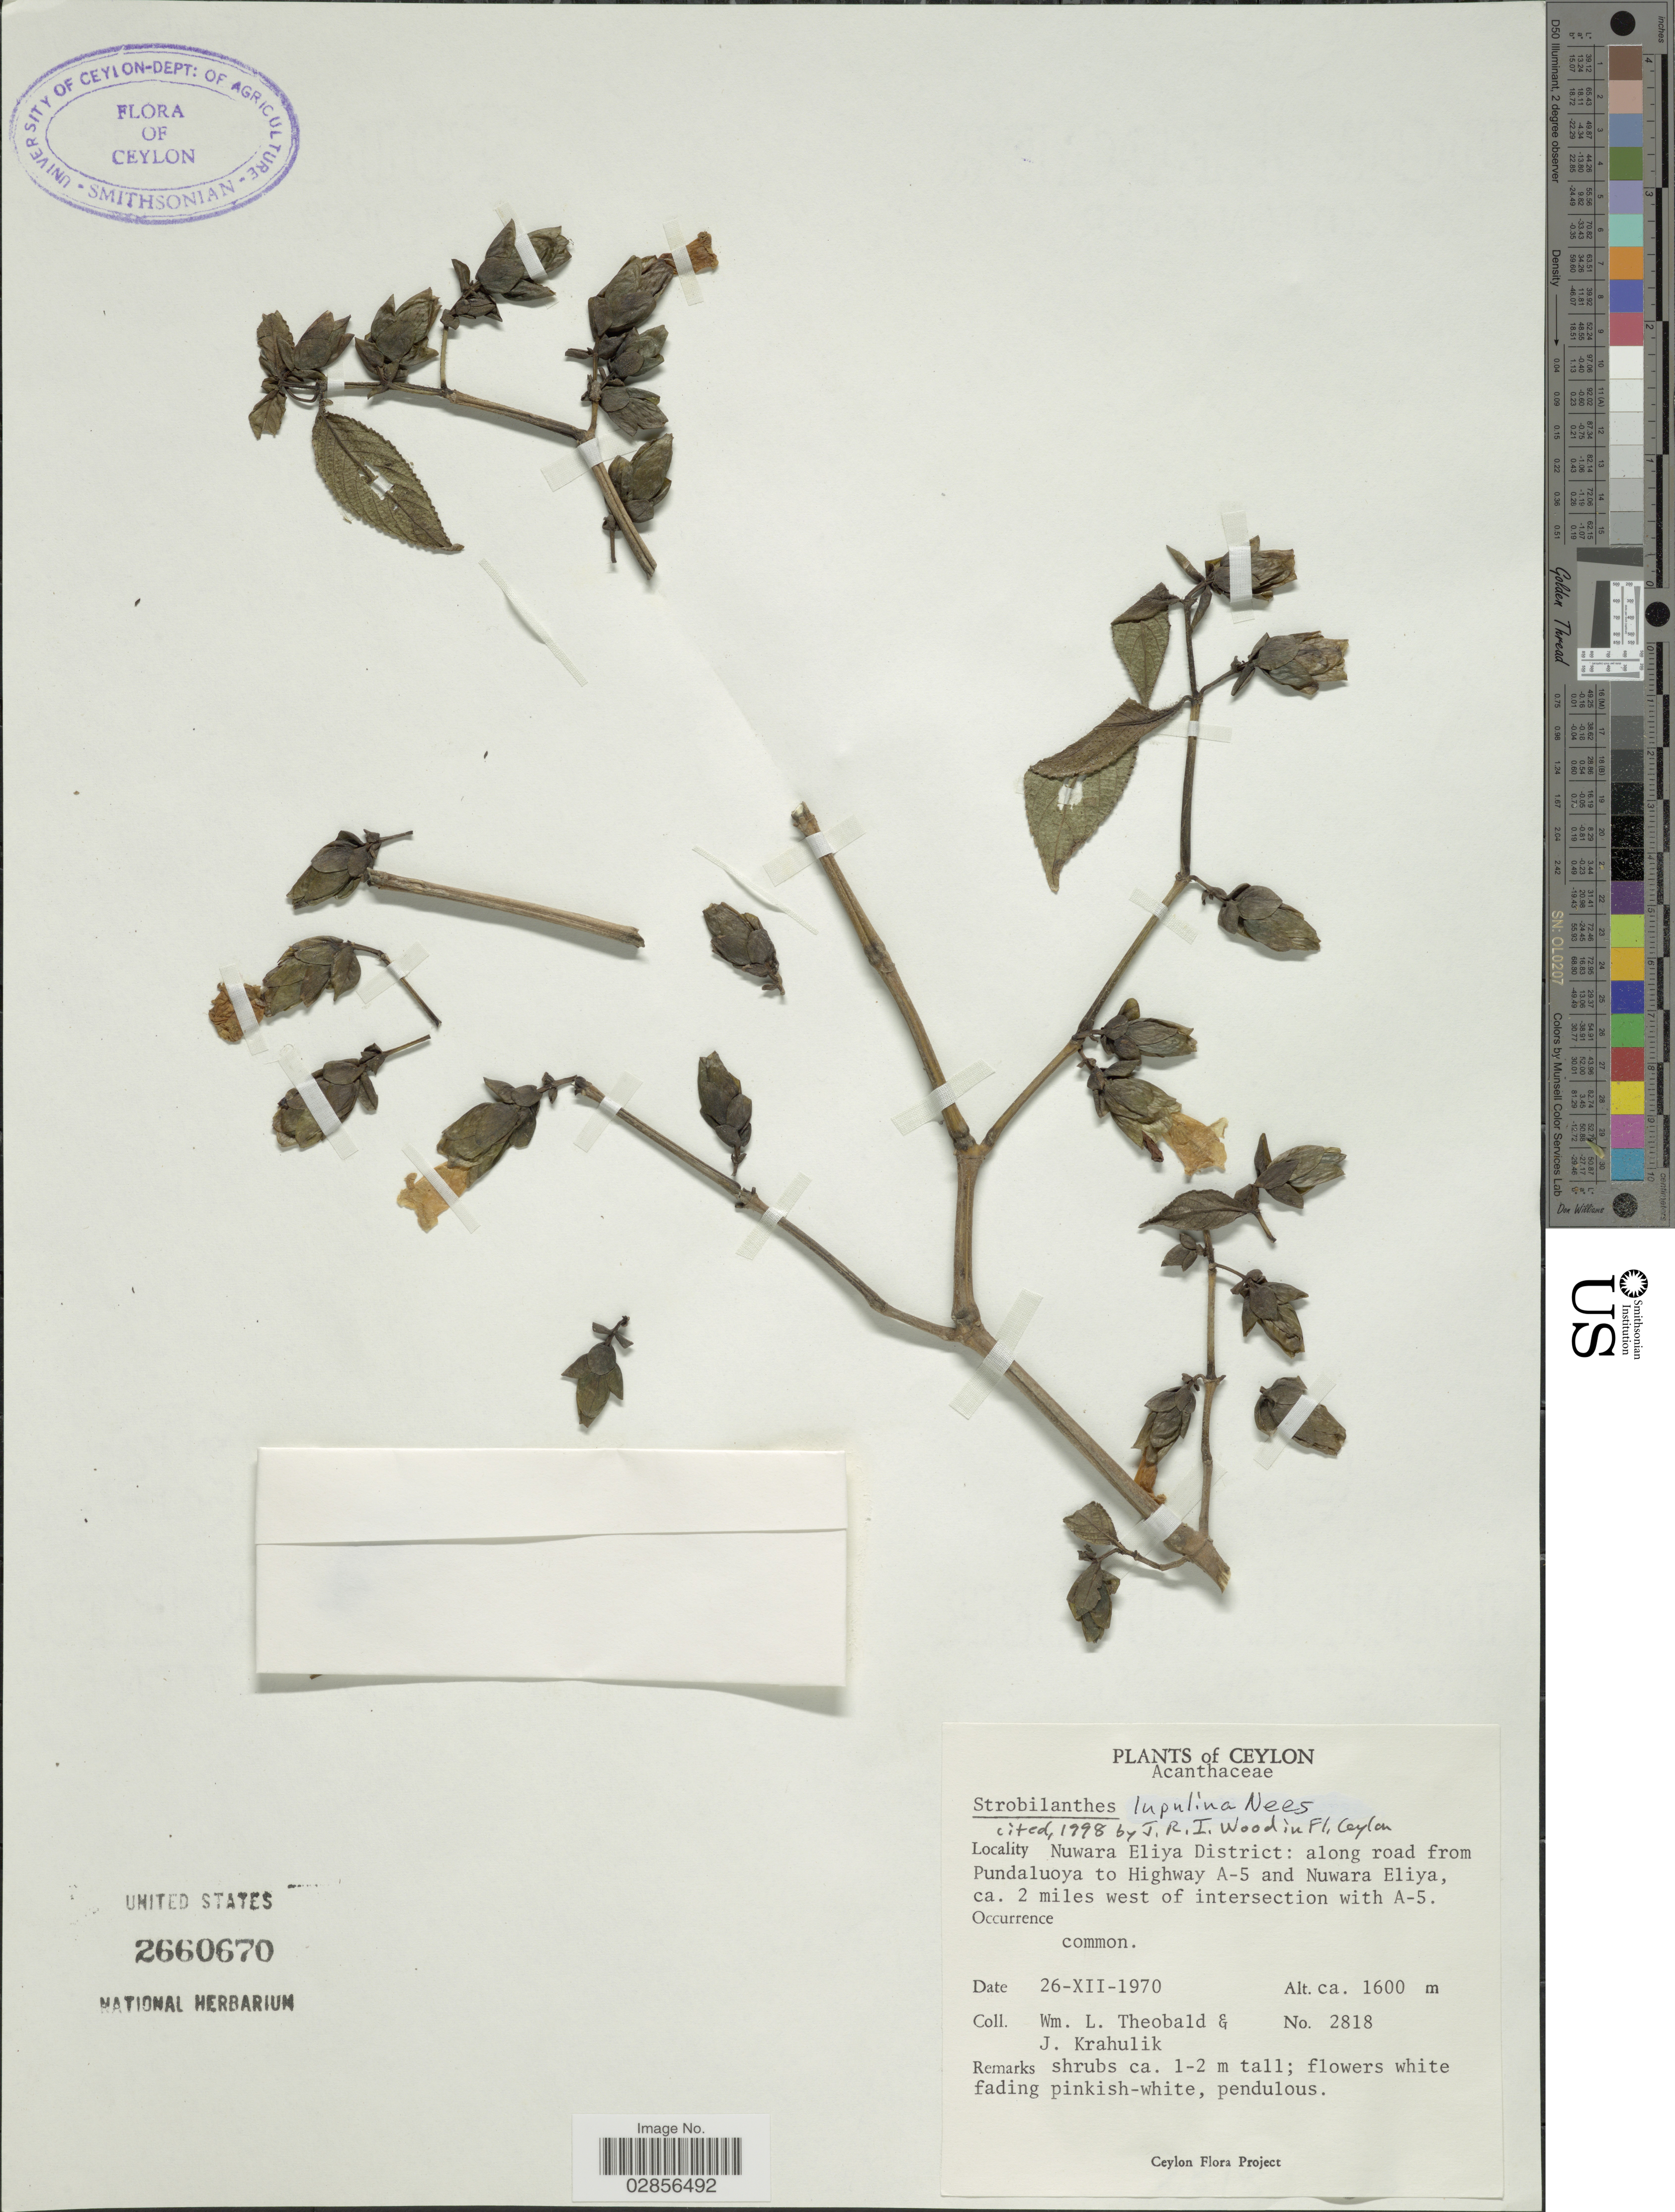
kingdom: Plantae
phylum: Tracheophyta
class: Magnoliopsida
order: Lamiales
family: Acanthaceae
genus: Strobilanthes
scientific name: Strobilanthes lupulina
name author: Nees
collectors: W. L. Theobald & J. Krahulik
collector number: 2818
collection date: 1970-12-26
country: Sri Lanka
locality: Ceylon. Nuwara Eliya District: along road from Pundaluoya to Highway A-5 and Nuwara Eliya, ca. 2 miles west of intersection with A-5.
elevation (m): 1600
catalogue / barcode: US 2660670